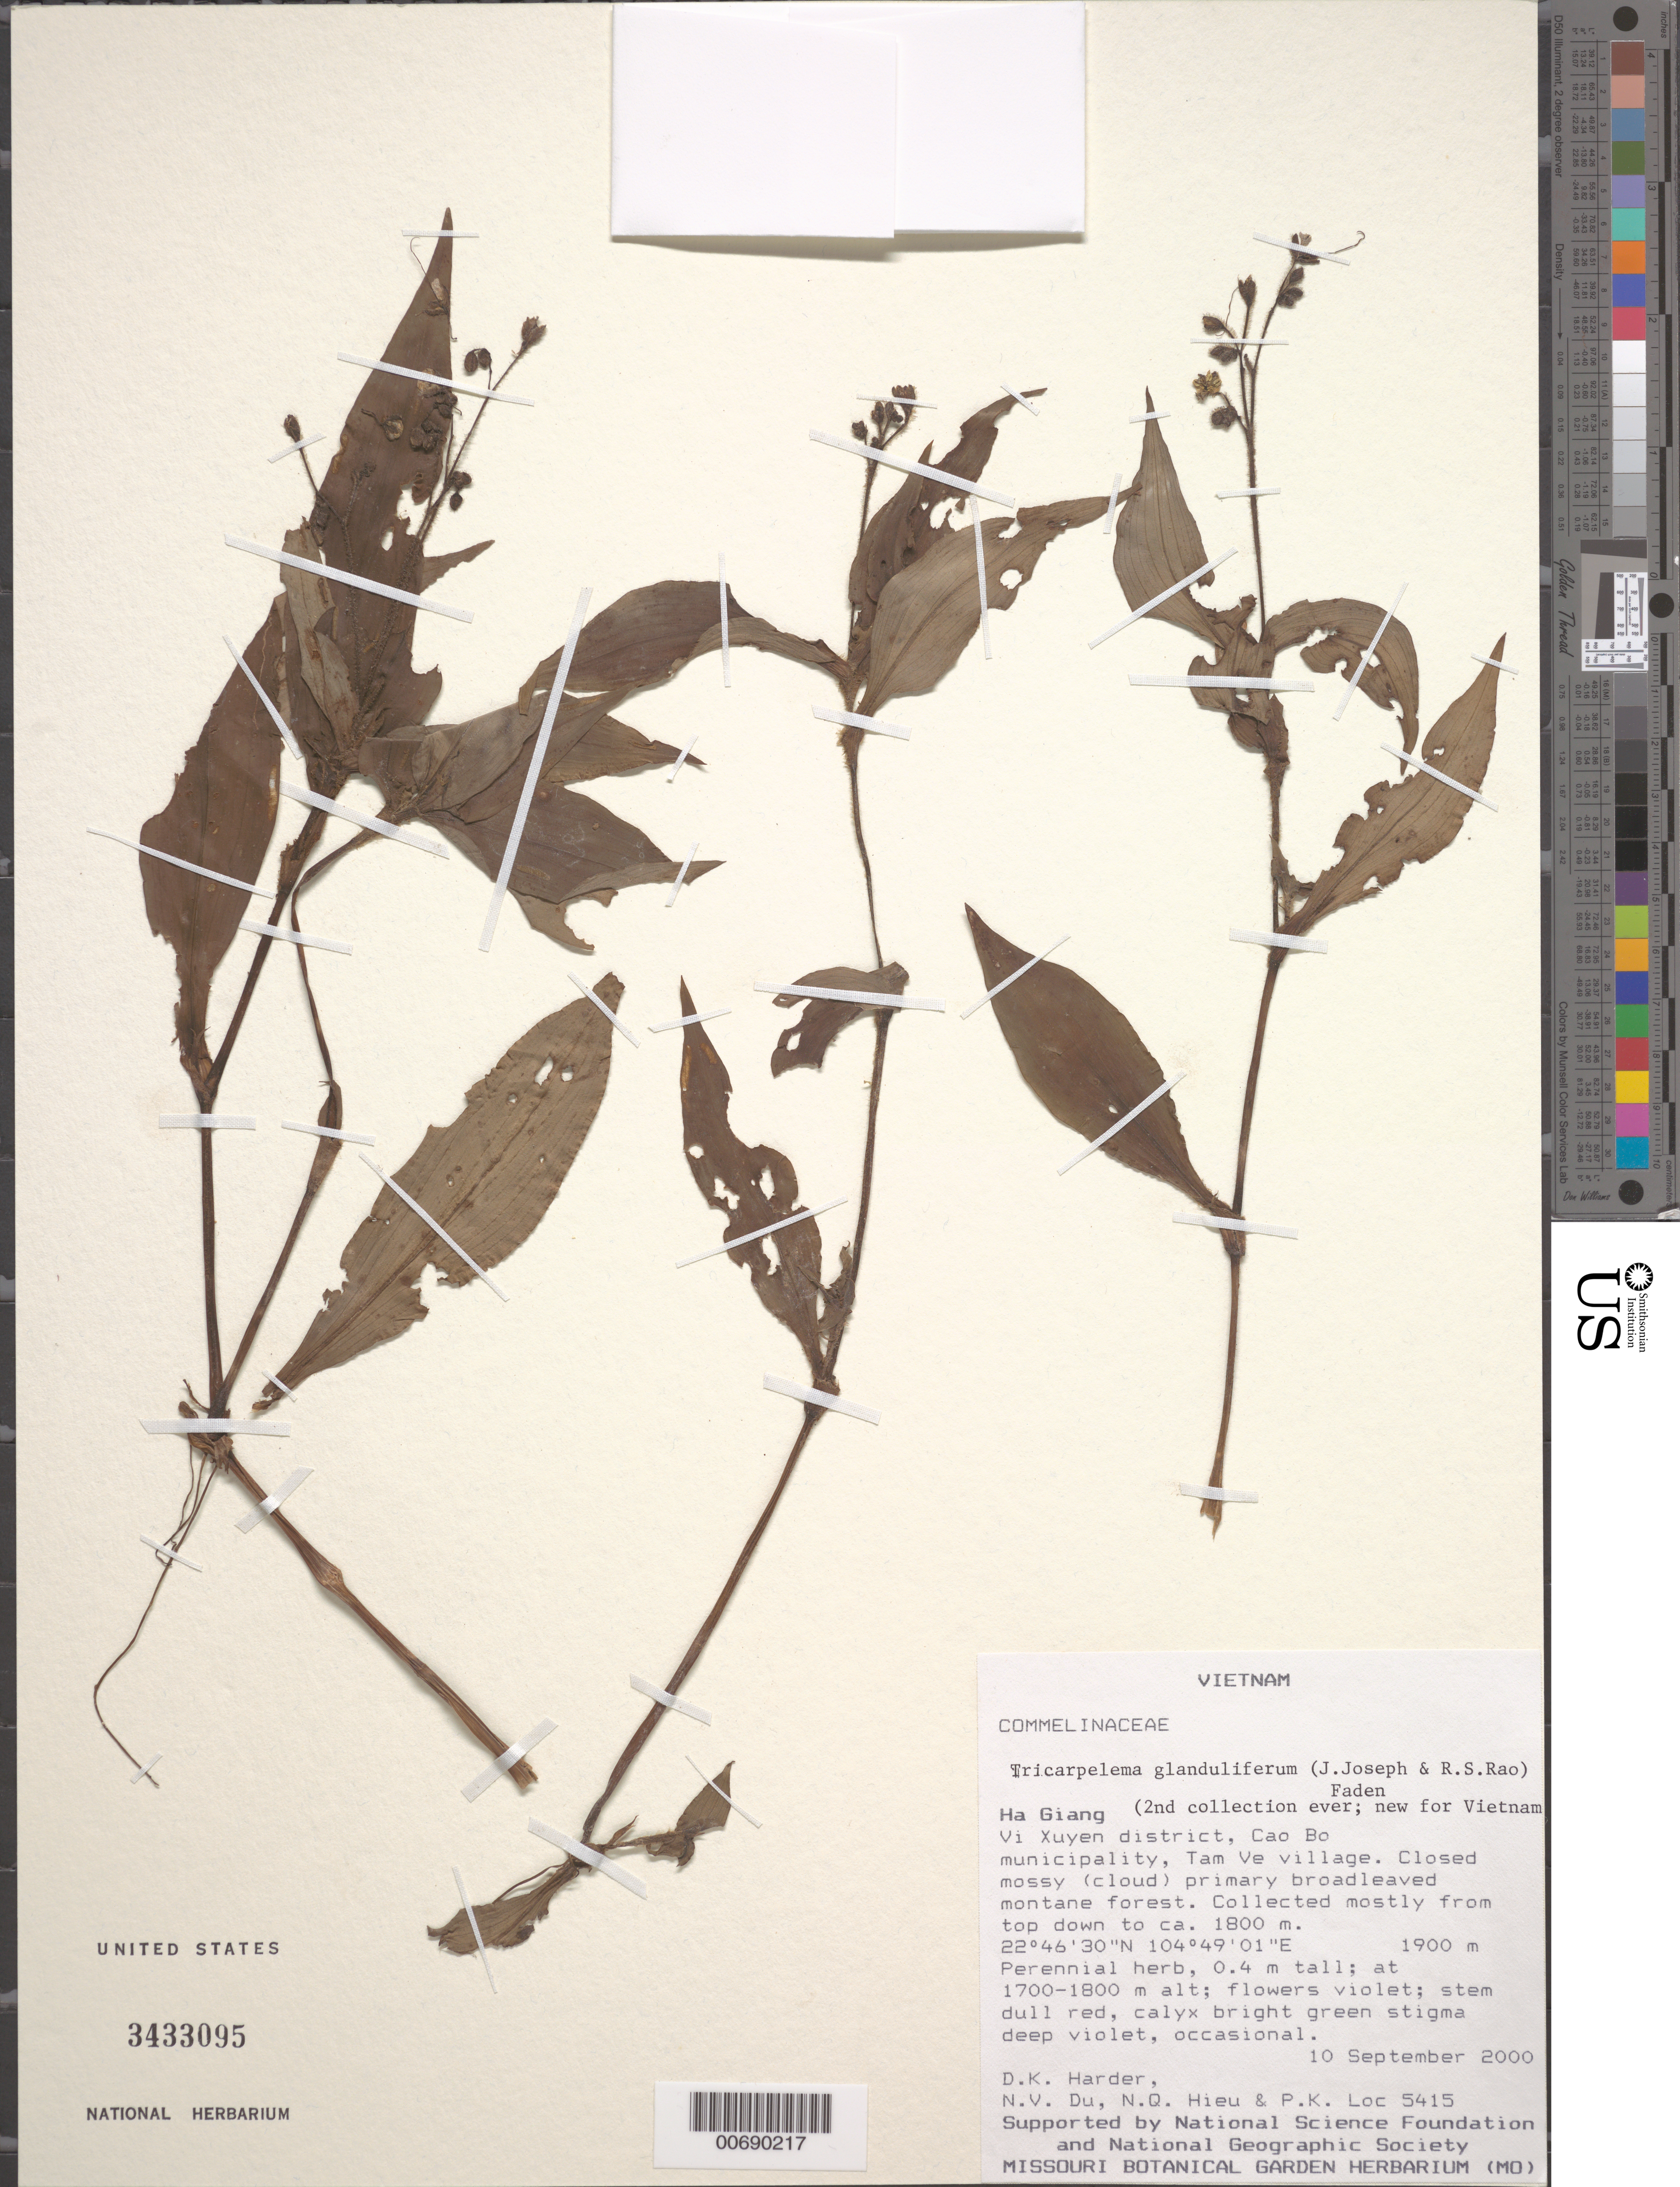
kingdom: Plantae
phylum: Tracheophyta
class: Liliopsida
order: Commelinales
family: Commelinaceae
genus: Tricarpelema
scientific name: Tricarpelema glanduliferum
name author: (J. Joseph & R.S. Rao) R.S. Rao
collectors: D. Harder, N. Du, N. Hieu & P. K. Lôc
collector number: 5415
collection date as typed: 10 Sep 2000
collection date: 2000-09-10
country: Vietnam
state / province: Hà Giang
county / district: Vi Xuyên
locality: Ha Giang, Vi Xuyen Dist., Cao Bo Mun., Tam Ve Village.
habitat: Closed mossy (cloud) primary broadleaved montane forest.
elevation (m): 1800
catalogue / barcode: US 3433095